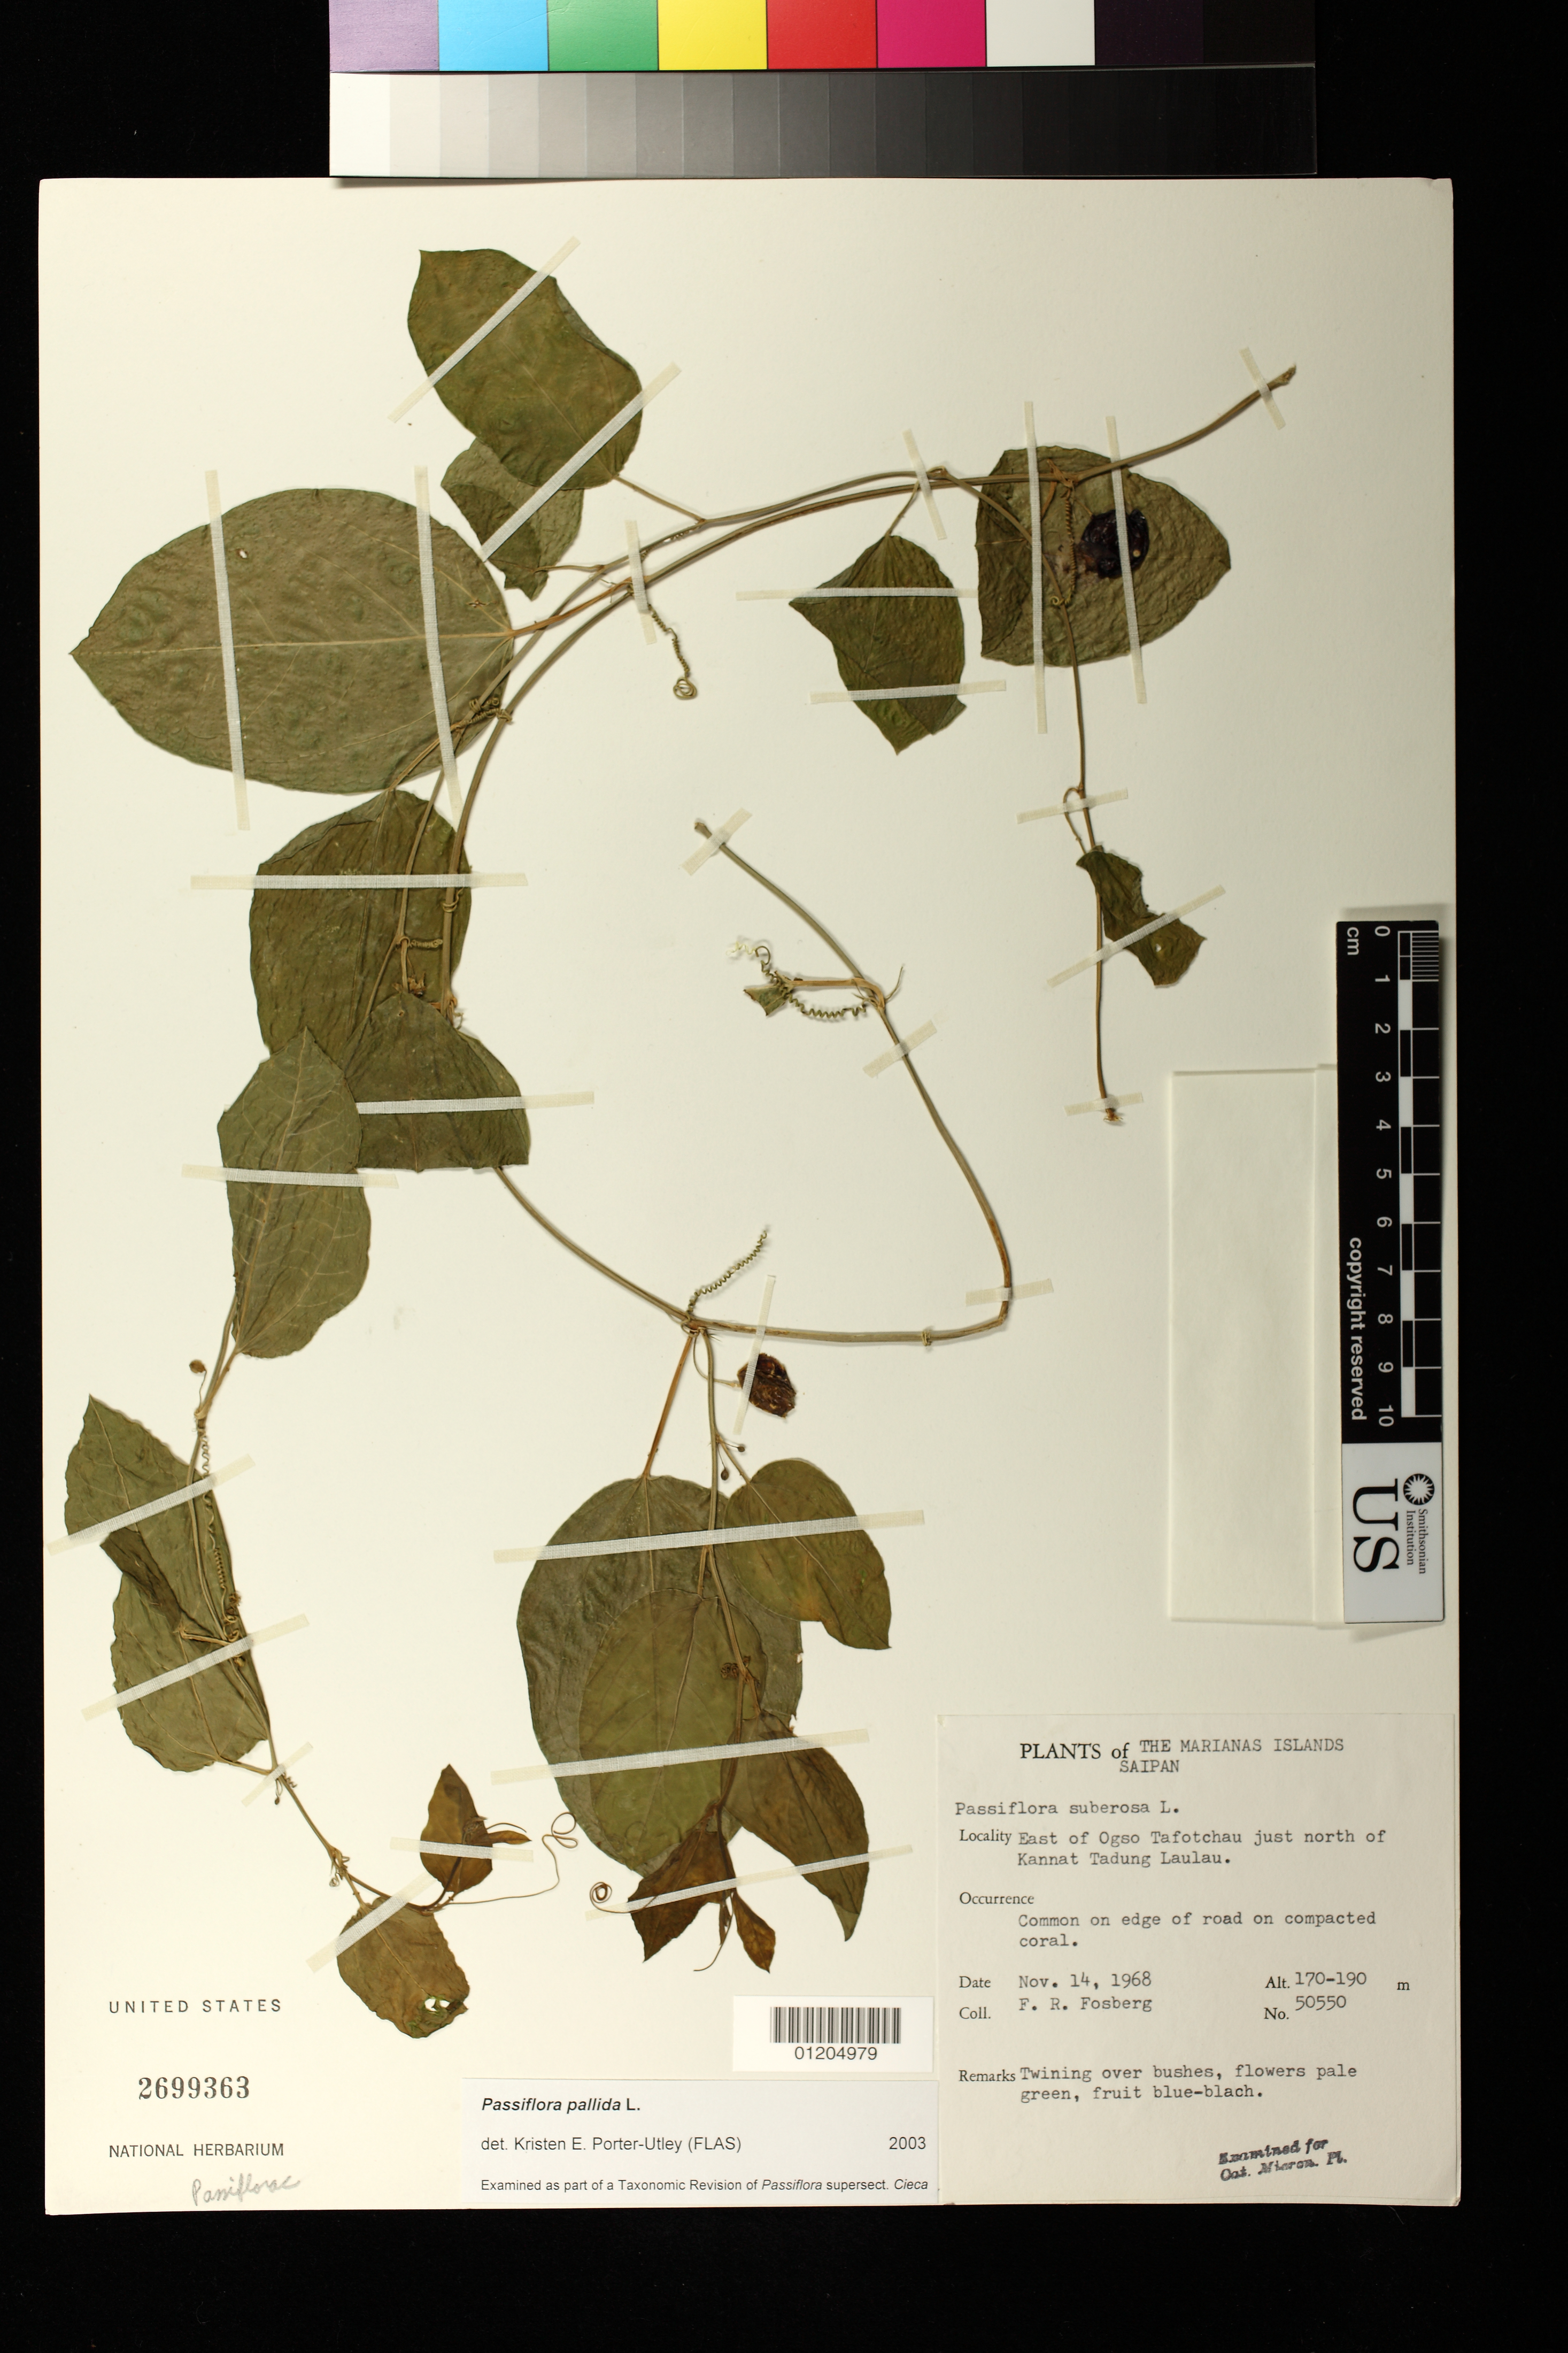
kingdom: Plantae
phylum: Tracheophyta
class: Magnoliopsida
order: Malpighiales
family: Passifloraceae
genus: Passiflora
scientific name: Passiflora pallida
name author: L.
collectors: F. R. Fosberg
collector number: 50550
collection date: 1968-11-14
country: Northern Mariana Islands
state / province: Saipan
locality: East of Ogso Tafotchau just north of Kannat Tadung Laulau.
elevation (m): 170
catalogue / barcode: US 2699363